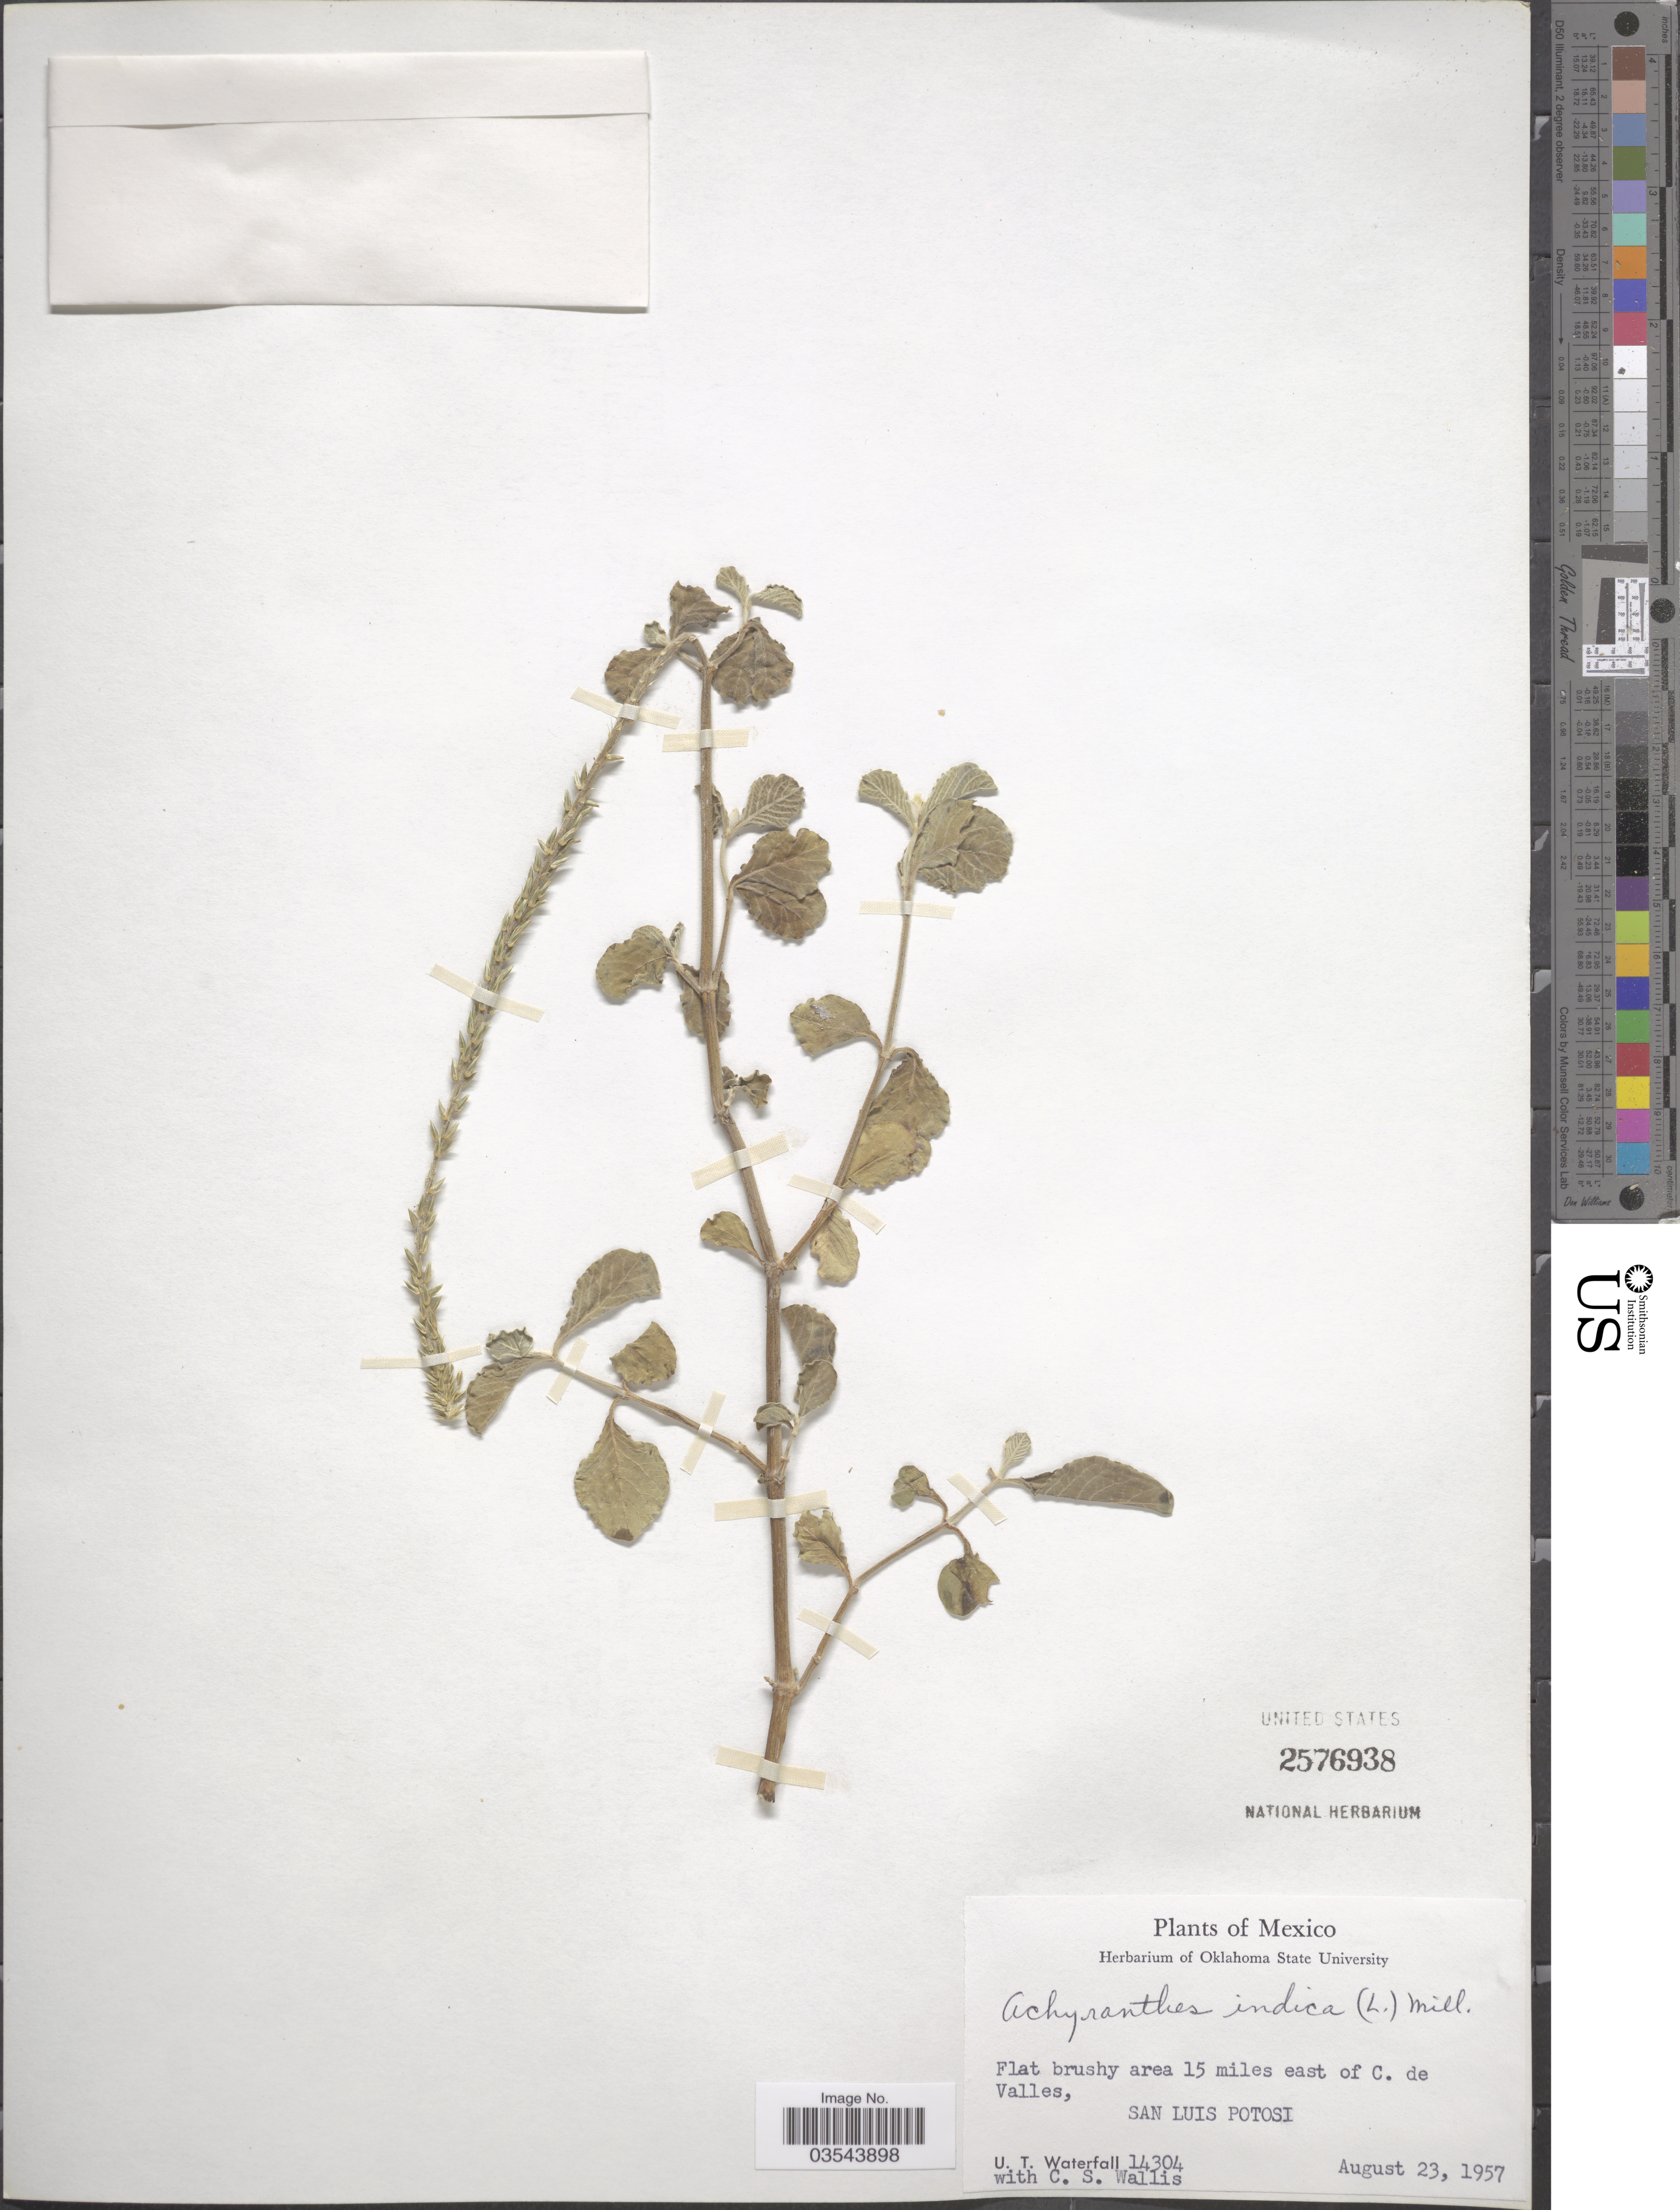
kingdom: Plantae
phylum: Tracheophyta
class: Magnoliopsida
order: Caryophyllales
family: Amaranthaceae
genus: Achyranthes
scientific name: Achyranthes indica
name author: (L.) Mill.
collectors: U. T. Waterfall & C. S. Wallis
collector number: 14304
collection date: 1957-08-23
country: Mexico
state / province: San Luis Potosí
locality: Flat brushy area 15 miles east of C. de Valles.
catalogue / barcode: US 2576938